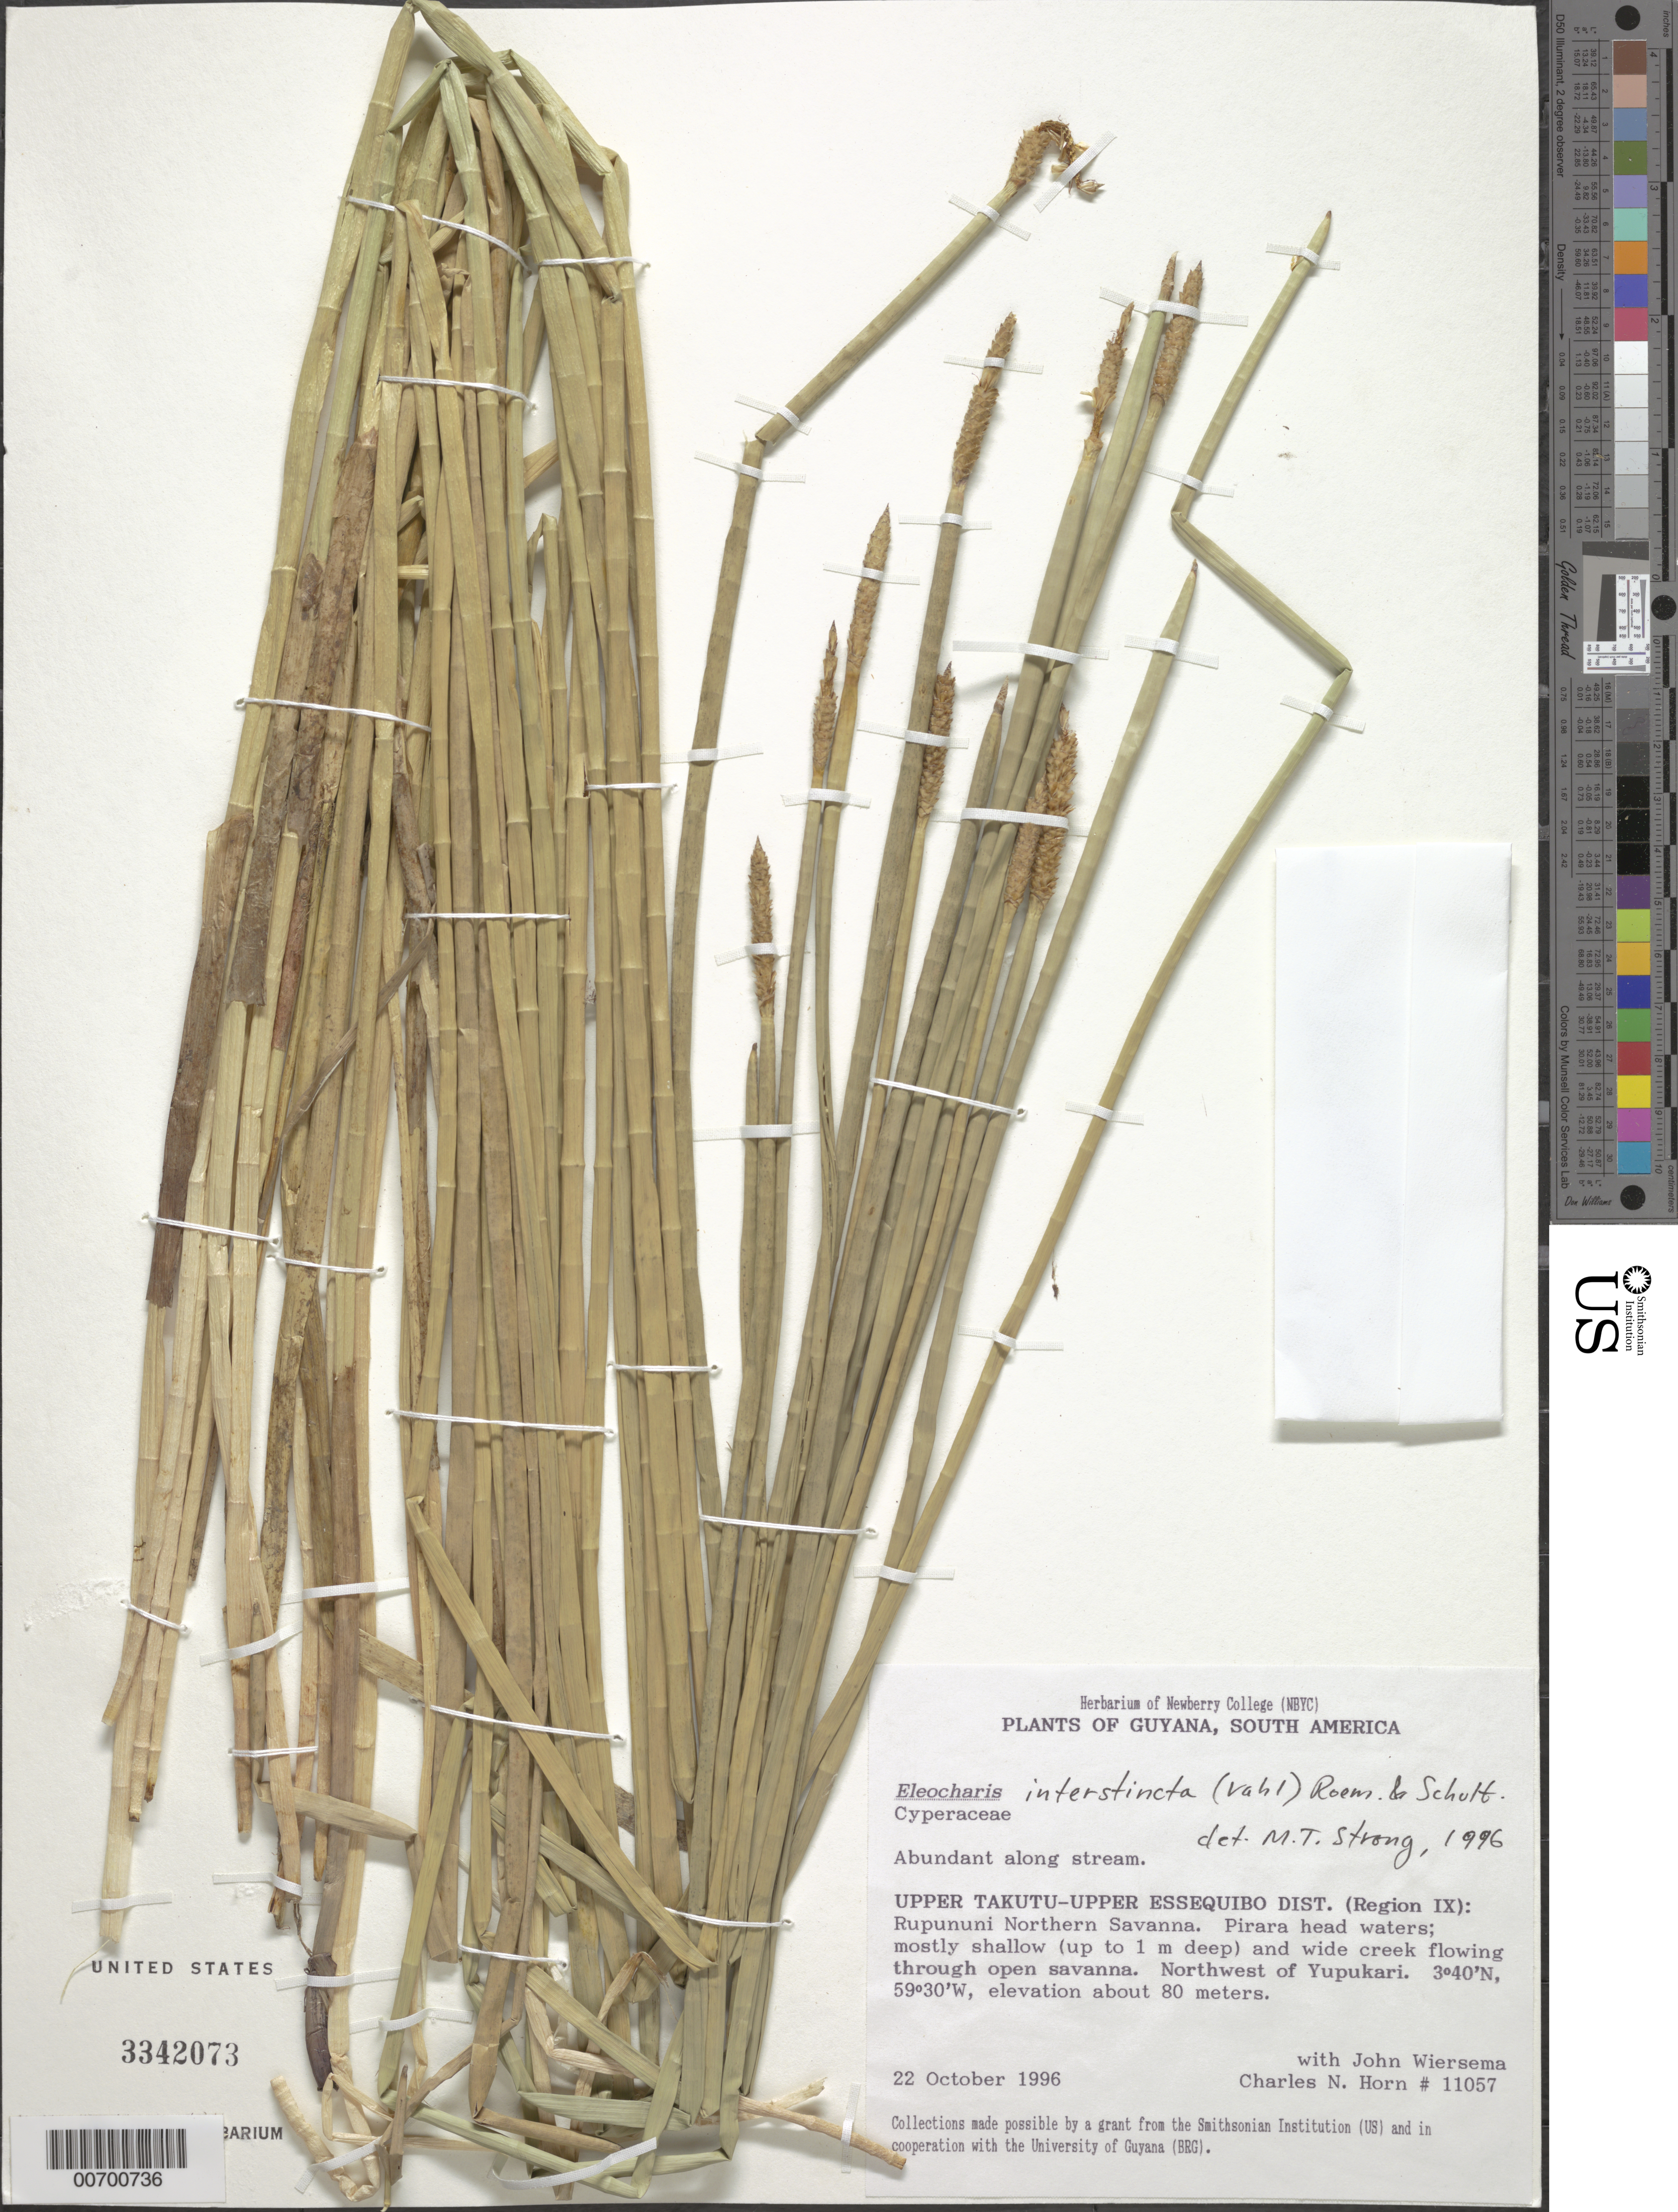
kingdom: Plantae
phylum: Tracheophyta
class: Liliopsida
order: Poales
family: Cyperaceae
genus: Eleocharis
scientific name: Eleocharis interstincta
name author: (Vahl) Roem. & Schult.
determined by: Strong, M. T., (US), Smithsonian Institution - National Museum of Natural History (UNITED STATES)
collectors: C. N. Horn & J. H. Wiersema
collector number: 11057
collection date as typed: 22-Oct-96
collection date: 1996-10-22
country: Guyana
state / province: U. Takutu-U. Essequibo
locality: Rupununi Northern Savanna, Pirara headwaters; NW of Yupukari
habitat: Along stream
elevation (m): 80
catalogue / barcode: US 3342073